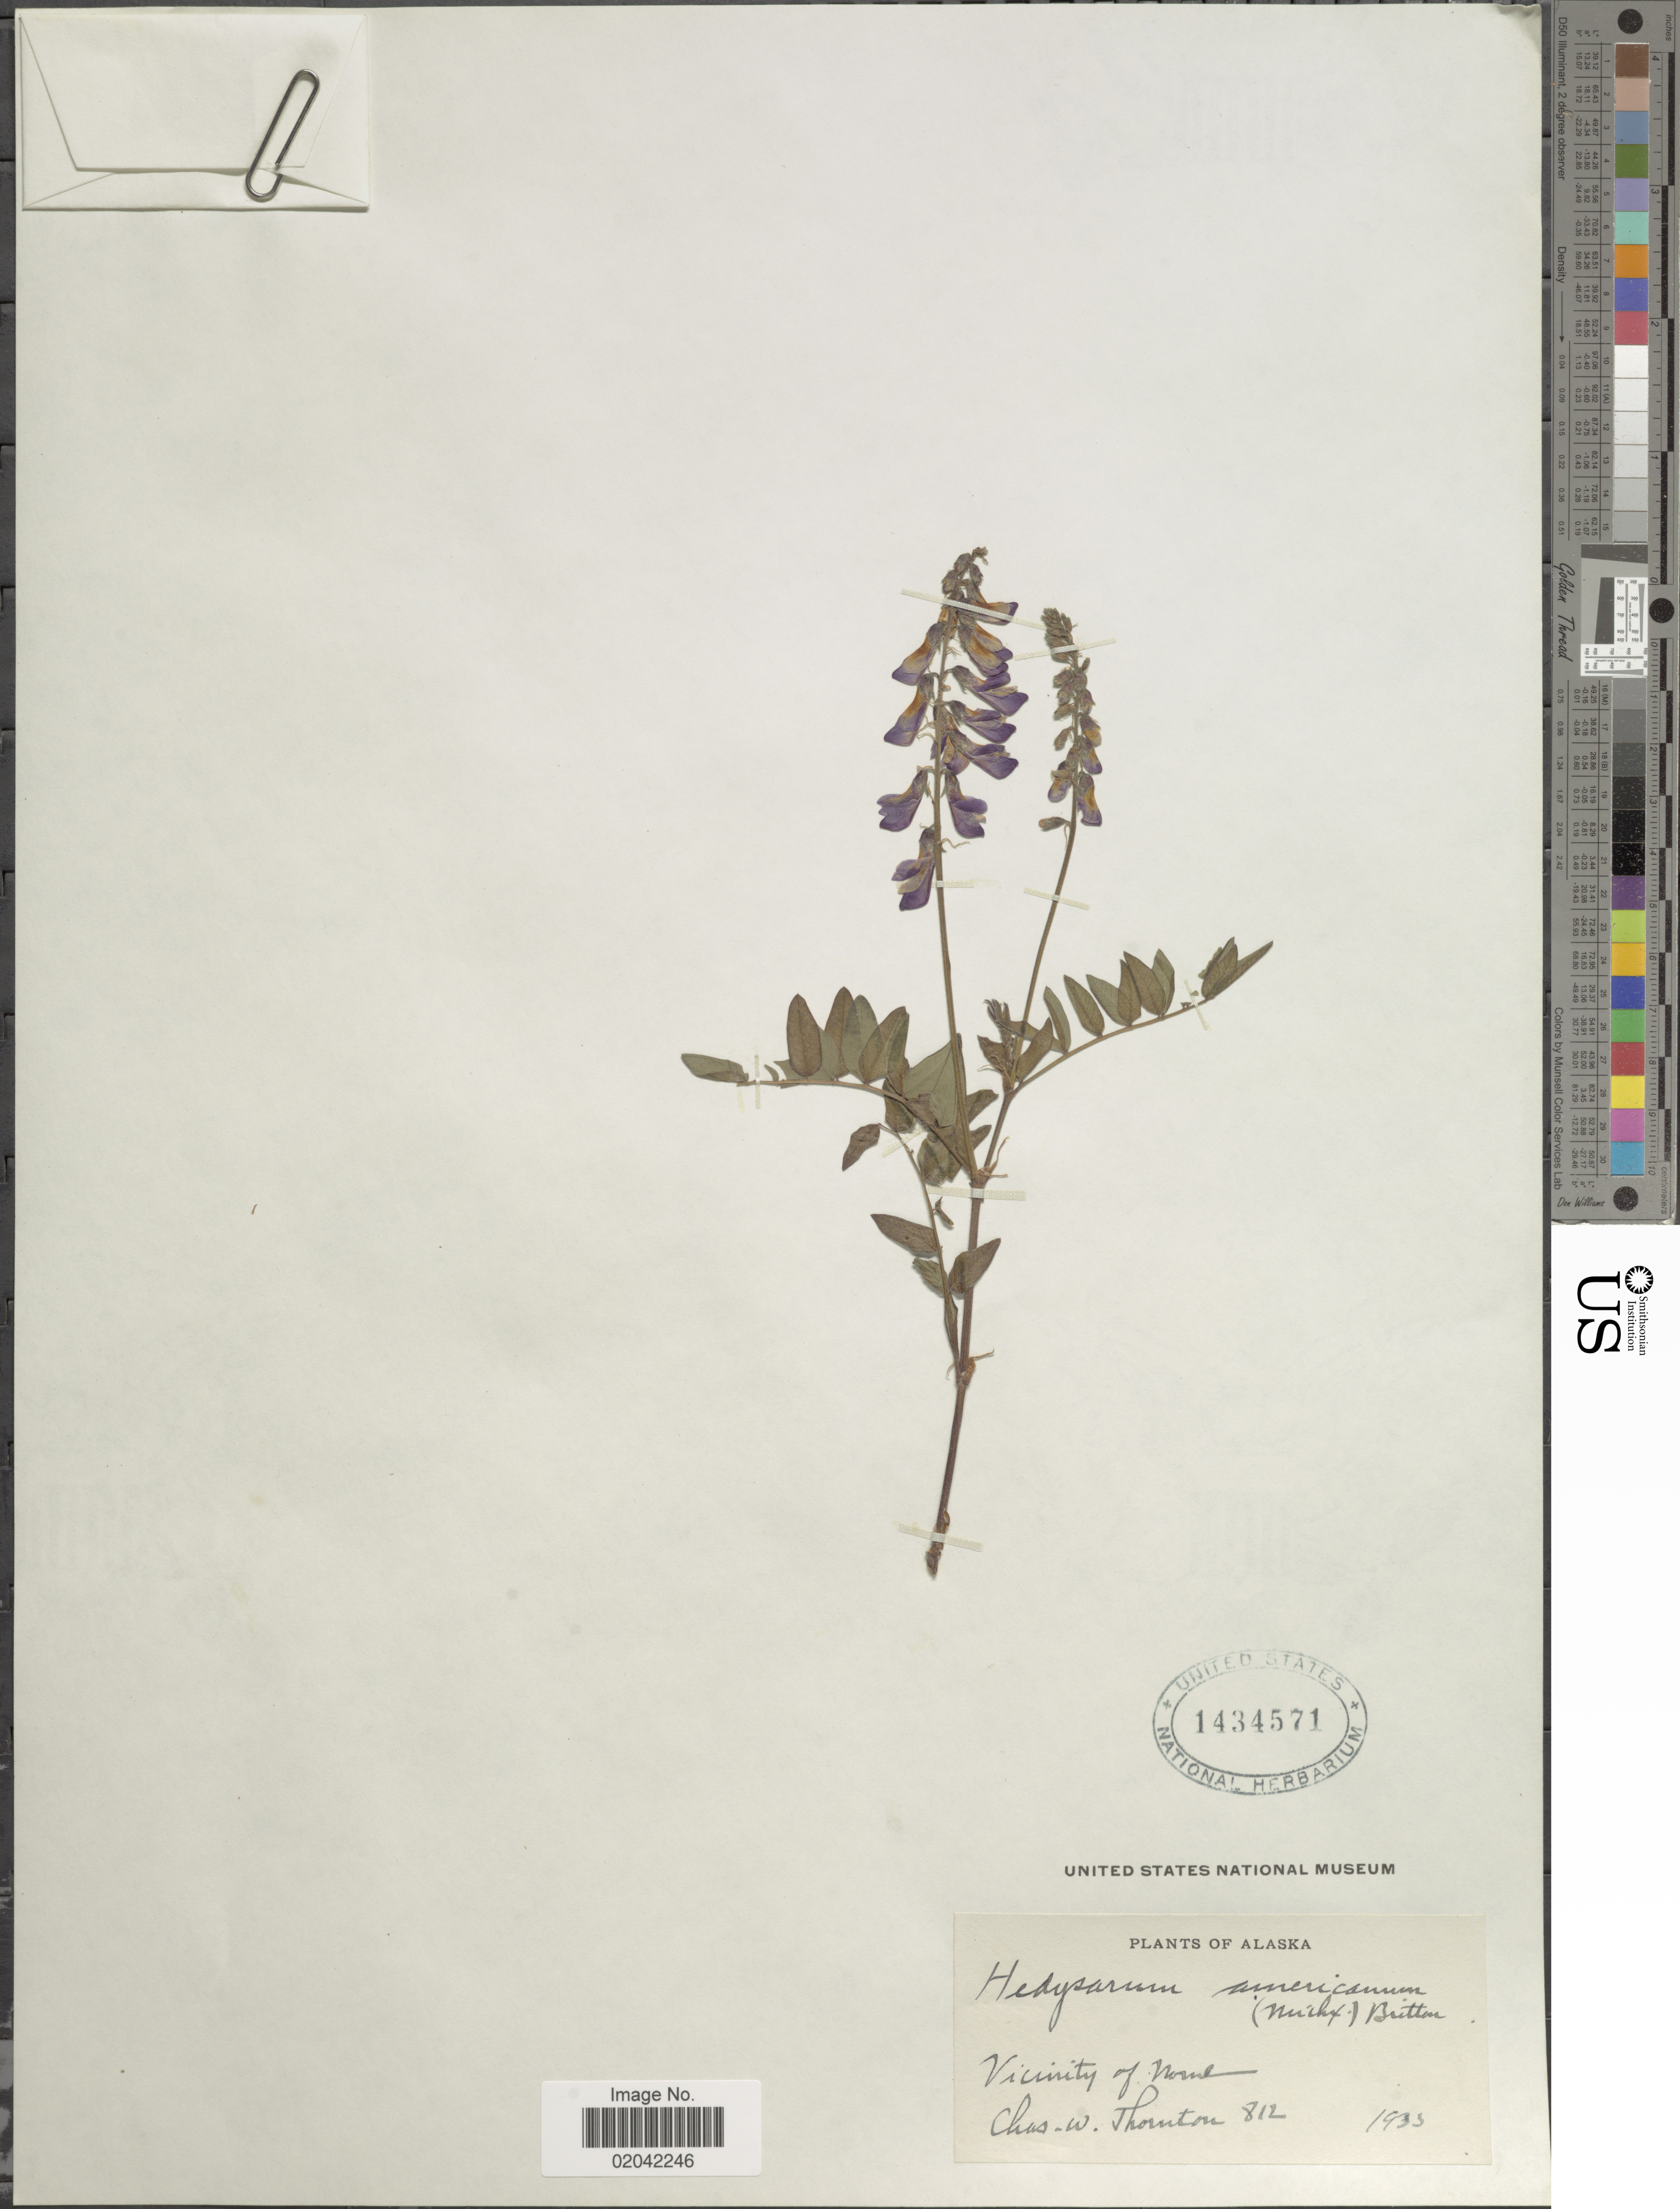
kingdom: Plantae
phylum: Tracheophyta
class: Magnoliopsida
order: Fabales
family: Fabaceae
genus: Hedysarum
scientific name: Hedysarum alpinum var. americanum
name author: Michx. ex Pursh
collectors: C. Thornton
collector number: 812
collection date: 1935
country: United States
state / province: Alaska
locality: Vicinity of Nome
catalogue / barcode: US 1434571